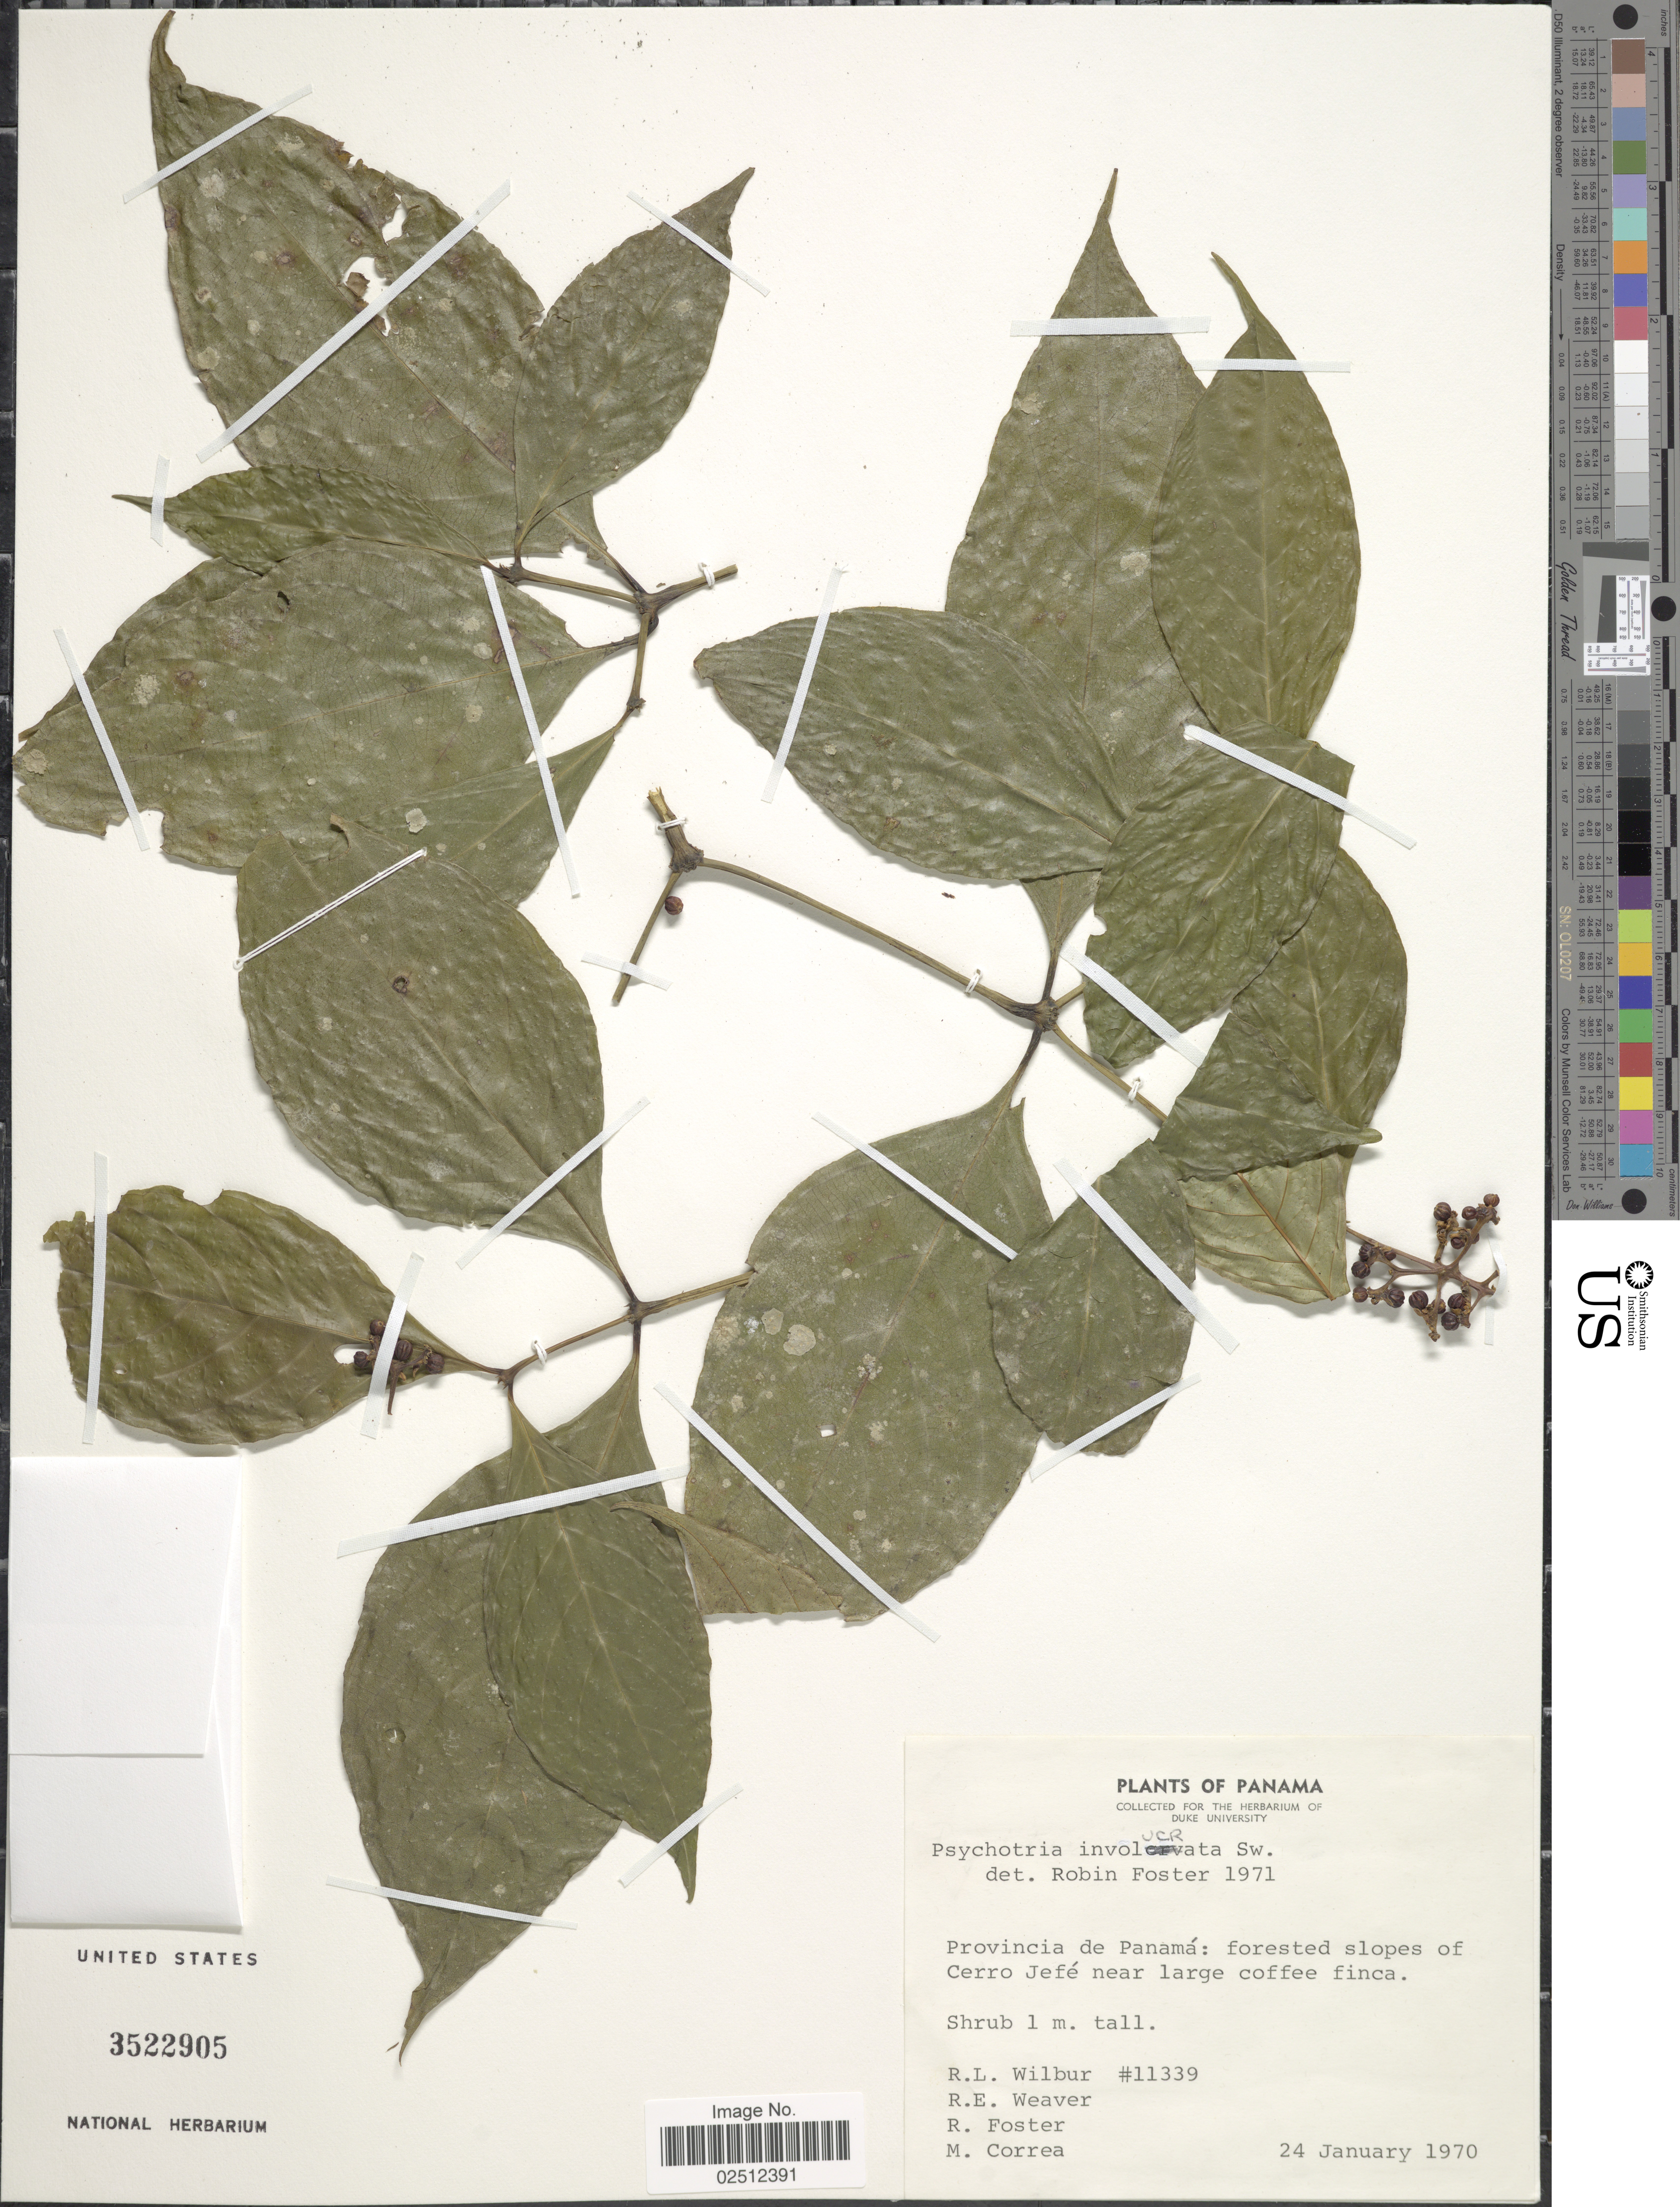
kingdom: Plantae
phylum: Tracheophyta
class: Magnoliopsida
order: Gentianales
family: Rubiaceae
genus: Psychotria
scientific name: Psychotria involucrata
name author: Sw.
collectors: R. L. Wilbur, R. E. Weaver, R. Foster & M. Correa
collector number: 11339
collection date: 1970-01-24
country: Panama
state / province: Panamá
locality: Provincia de Panama: forested slopes of Cerro Jefe near large coffee finca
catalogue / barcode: US 3522905